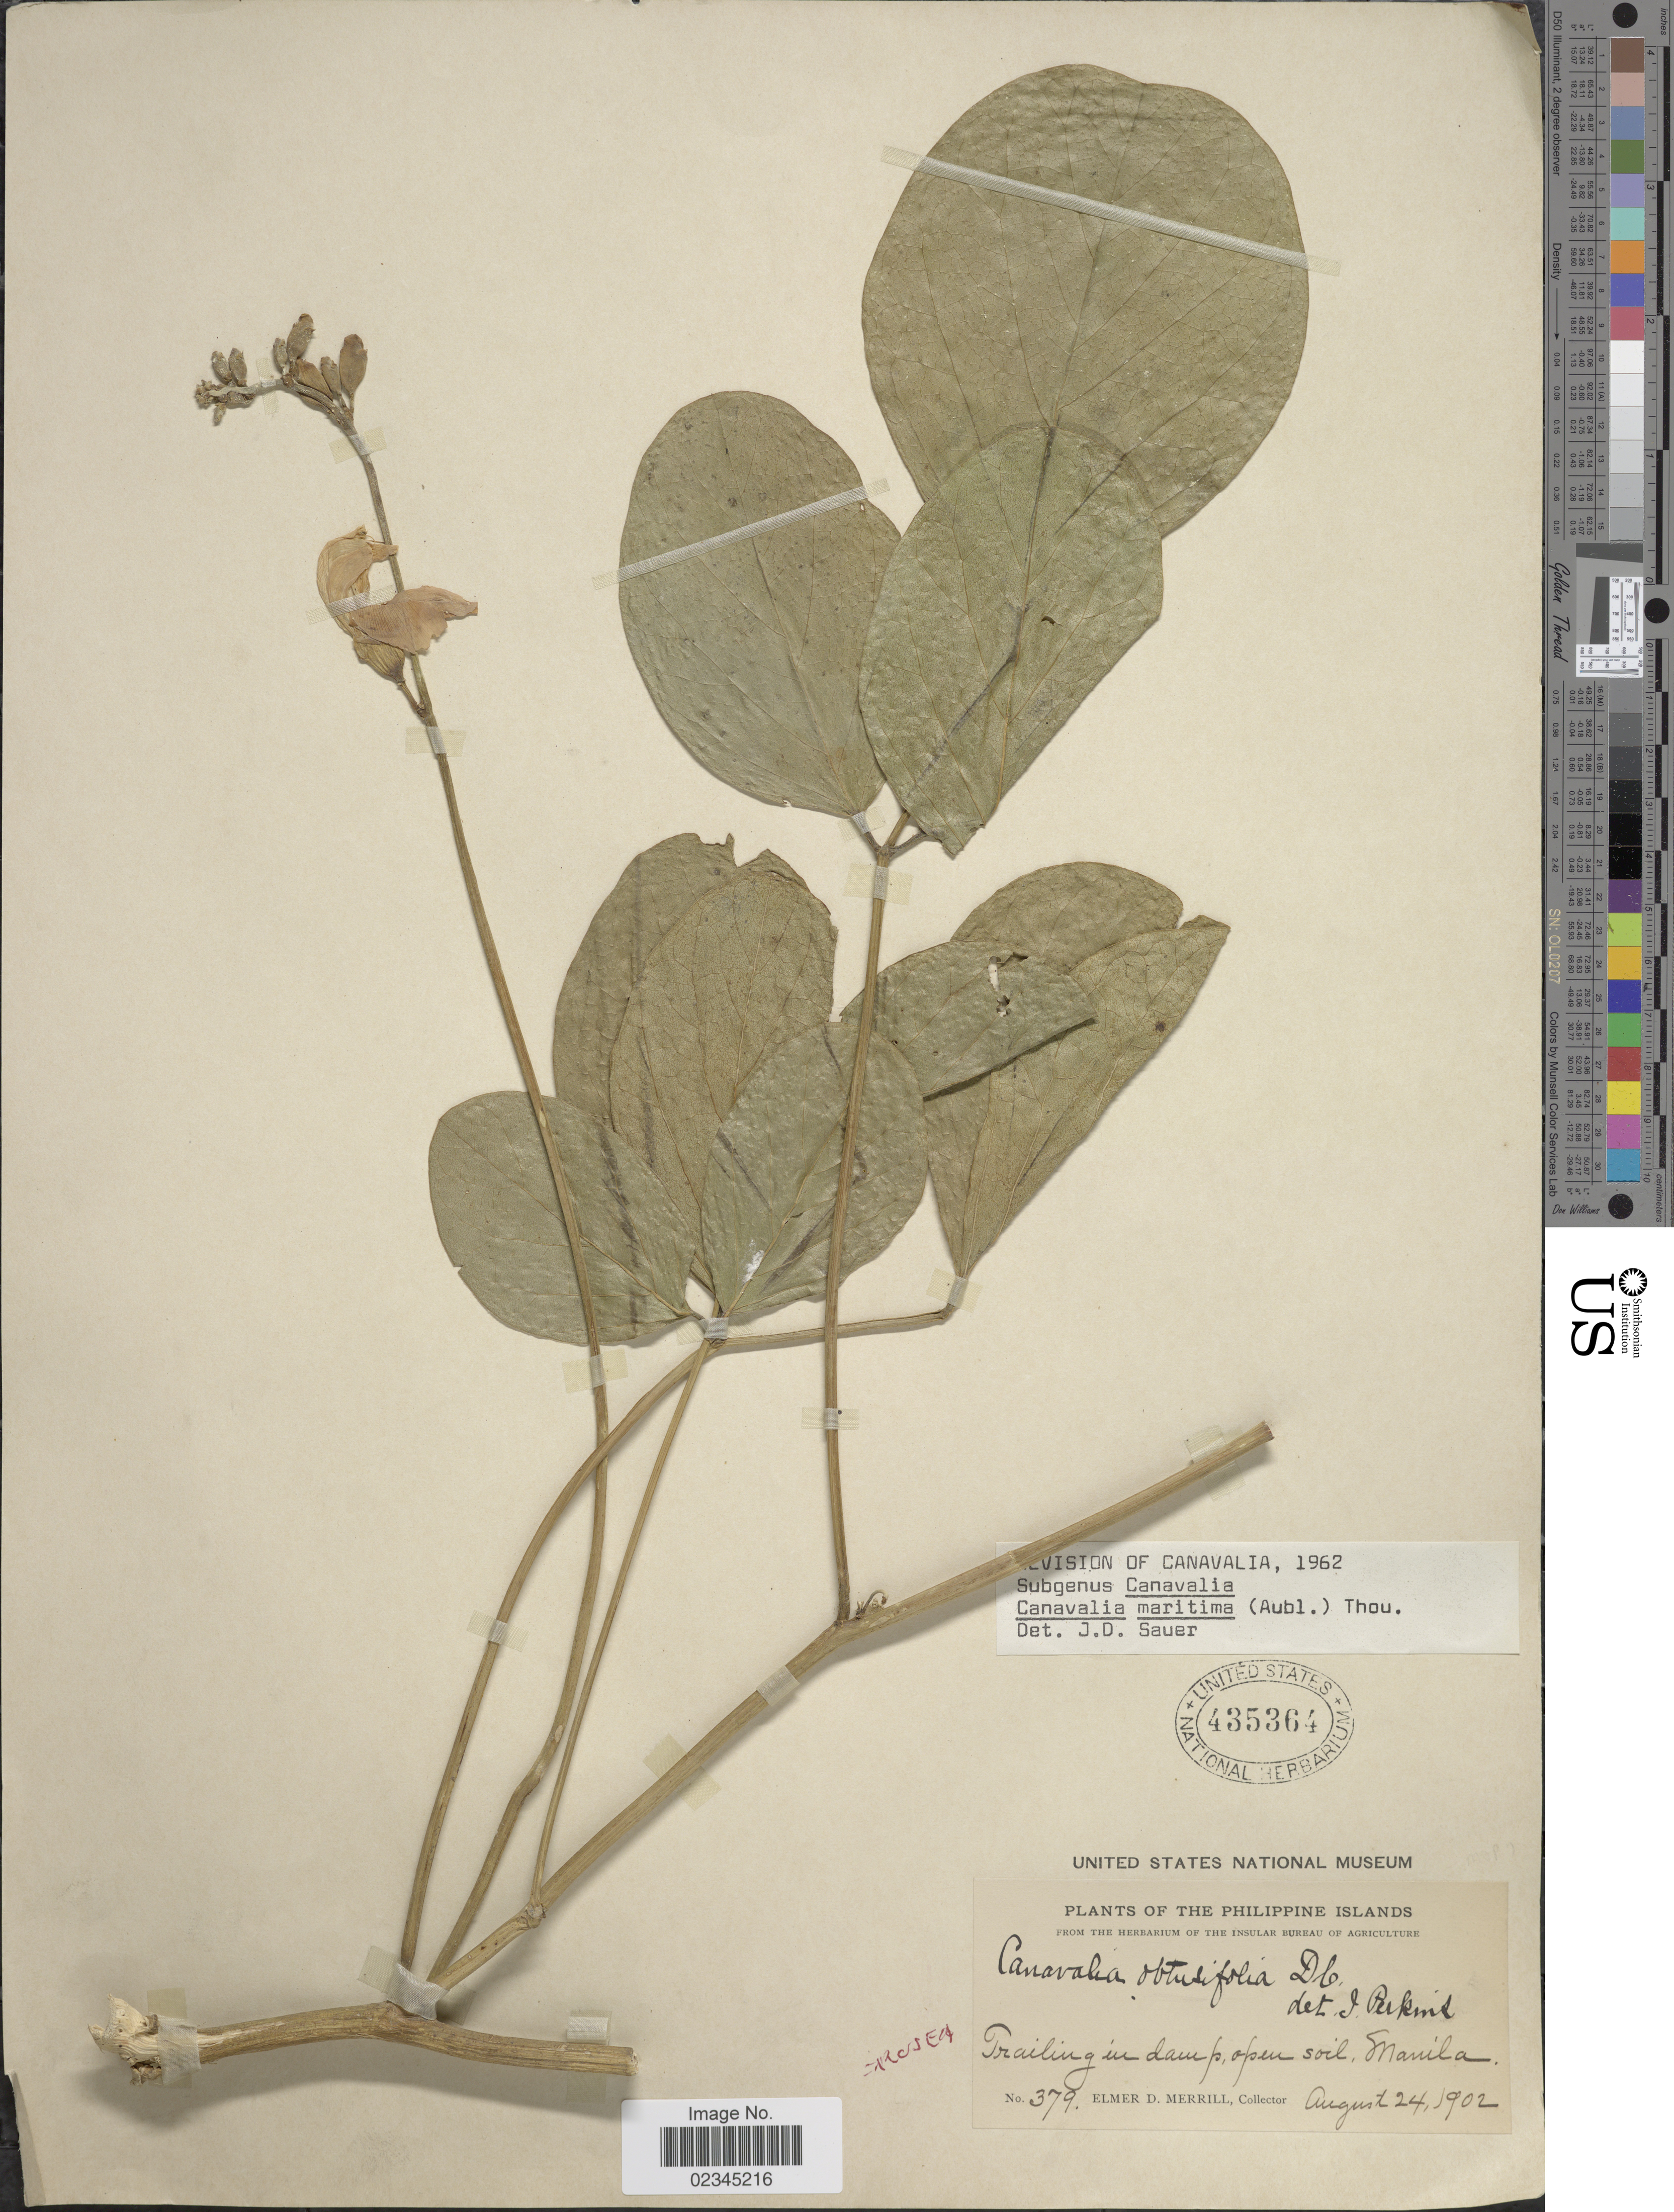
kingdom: Plantae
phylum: Tracheophyta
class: Magnoliopsida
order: Fabales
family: Fabaceae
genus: Canavalia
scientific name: Canavalia rosea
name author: (Sw.) DC.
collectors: E. D. Merrill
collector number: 379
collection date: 1902-08-24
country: Philippines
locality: Trailing in damp, open soil, Manila.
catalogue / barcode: US 435364